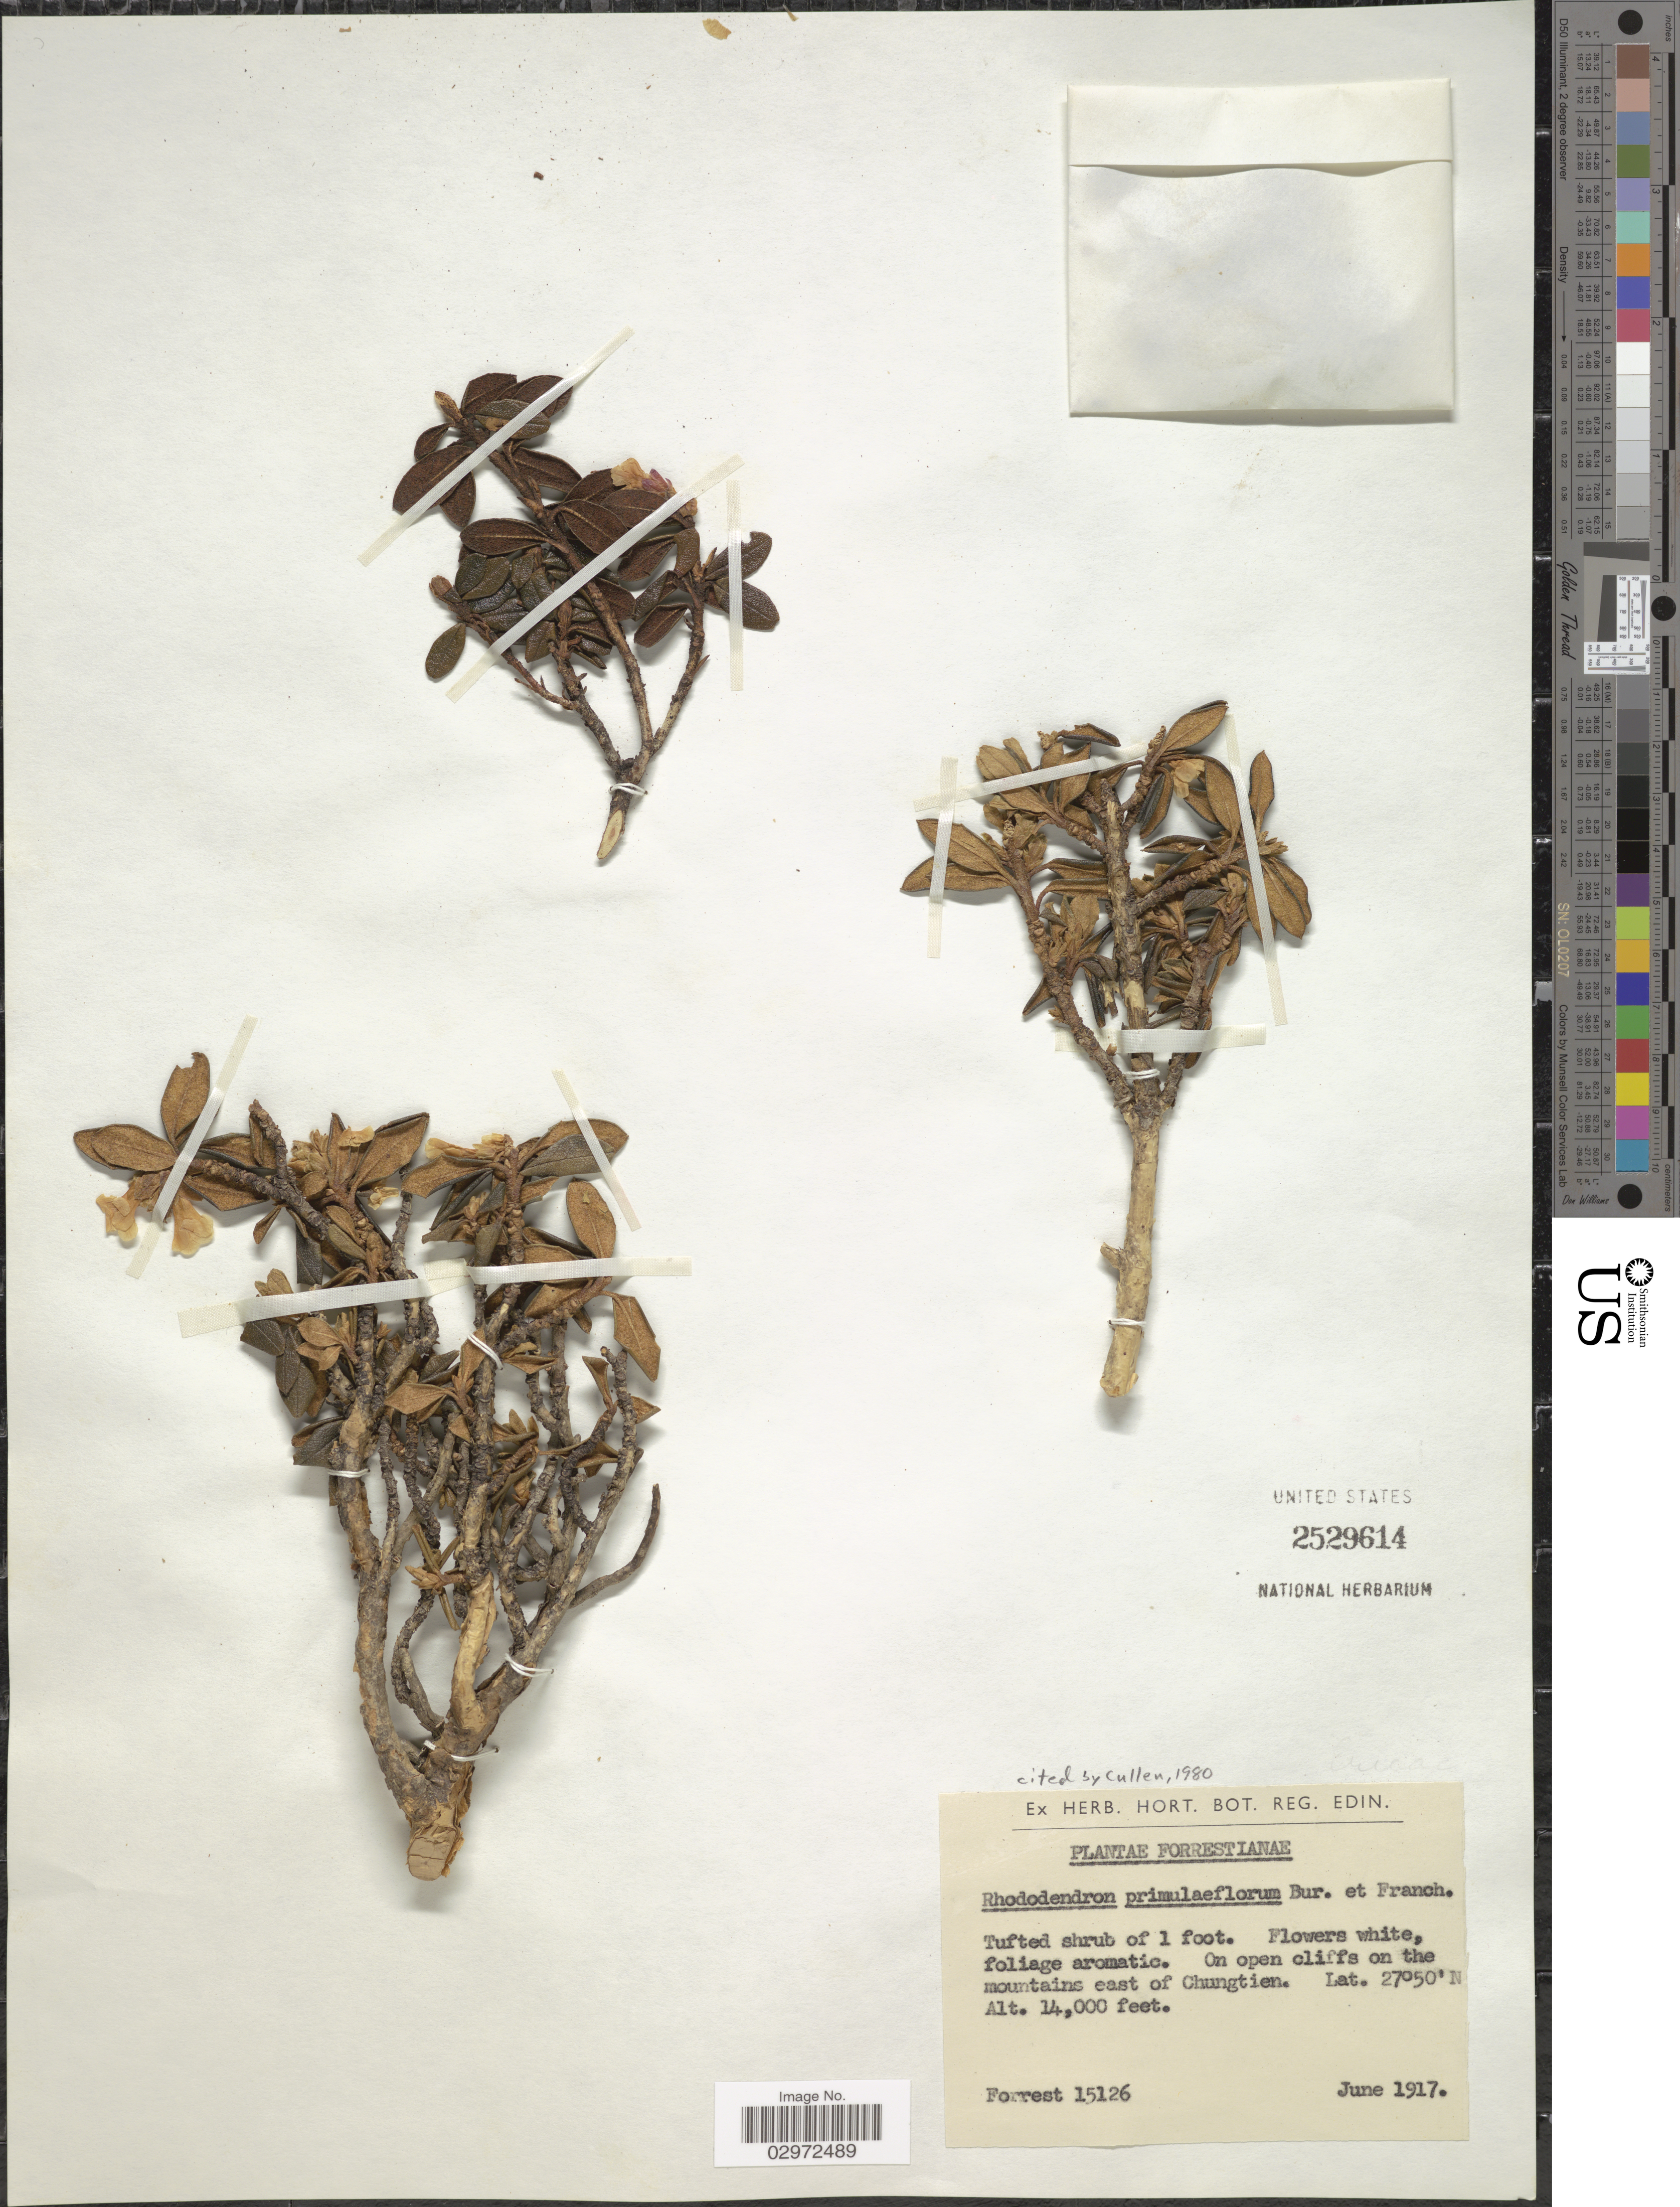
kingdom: Plantae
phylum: Tracheophyta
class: Magnoliopsida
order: Ericales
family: Ericaceae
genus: Rhododendron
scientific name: Rhododendron primuliflorum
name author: É. Bureau & Franch.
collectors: -. Forrest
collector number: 15126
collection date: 1917-06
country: China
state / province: Yunnan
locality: On open cliffs on the mountains east of Chungtien.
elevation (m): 4267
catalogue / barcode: US 2529614